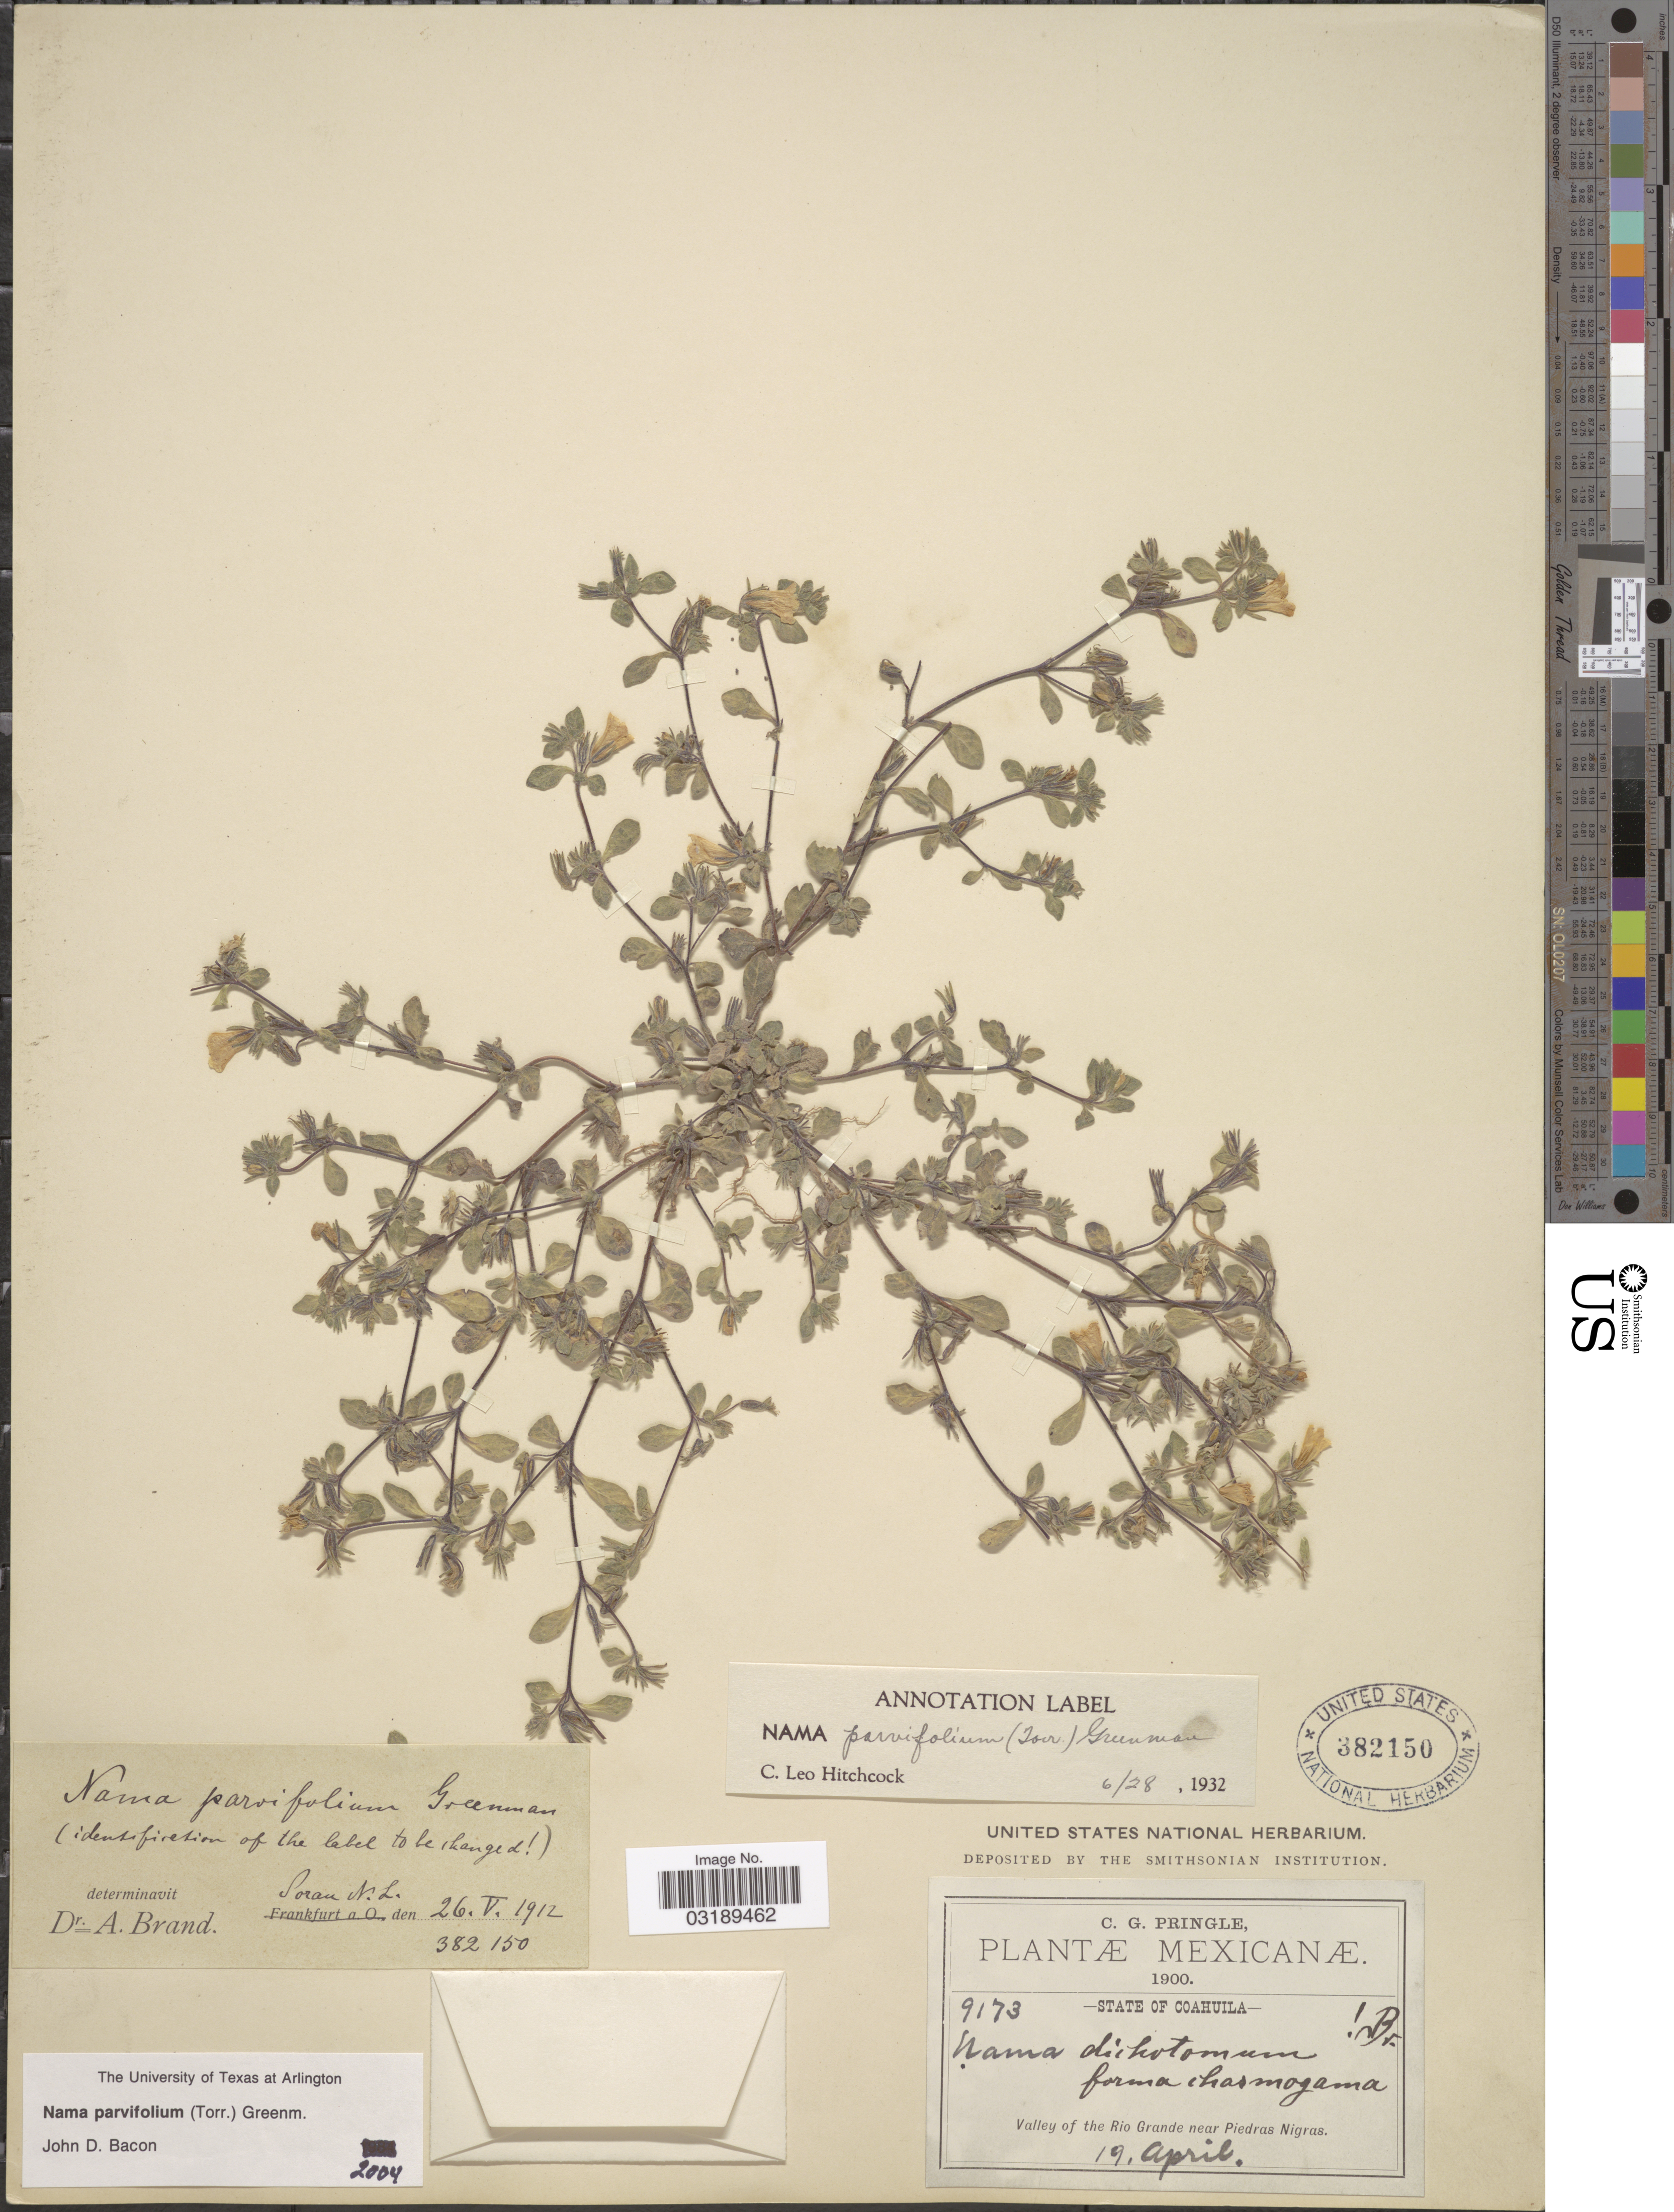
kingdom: Plantae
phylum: Tracheophyta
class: Magnoliopsida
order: Boraginales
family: Namaceae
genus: Nama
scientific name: Nama parvifolia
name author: (Torr.) Greenm.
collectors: C. G. Pringle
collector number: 9173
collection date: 1900-04-19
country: Mexico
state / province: Coahuila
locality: Valley of the Rio Grande near Piedras Nigras.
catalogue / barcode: US 382150